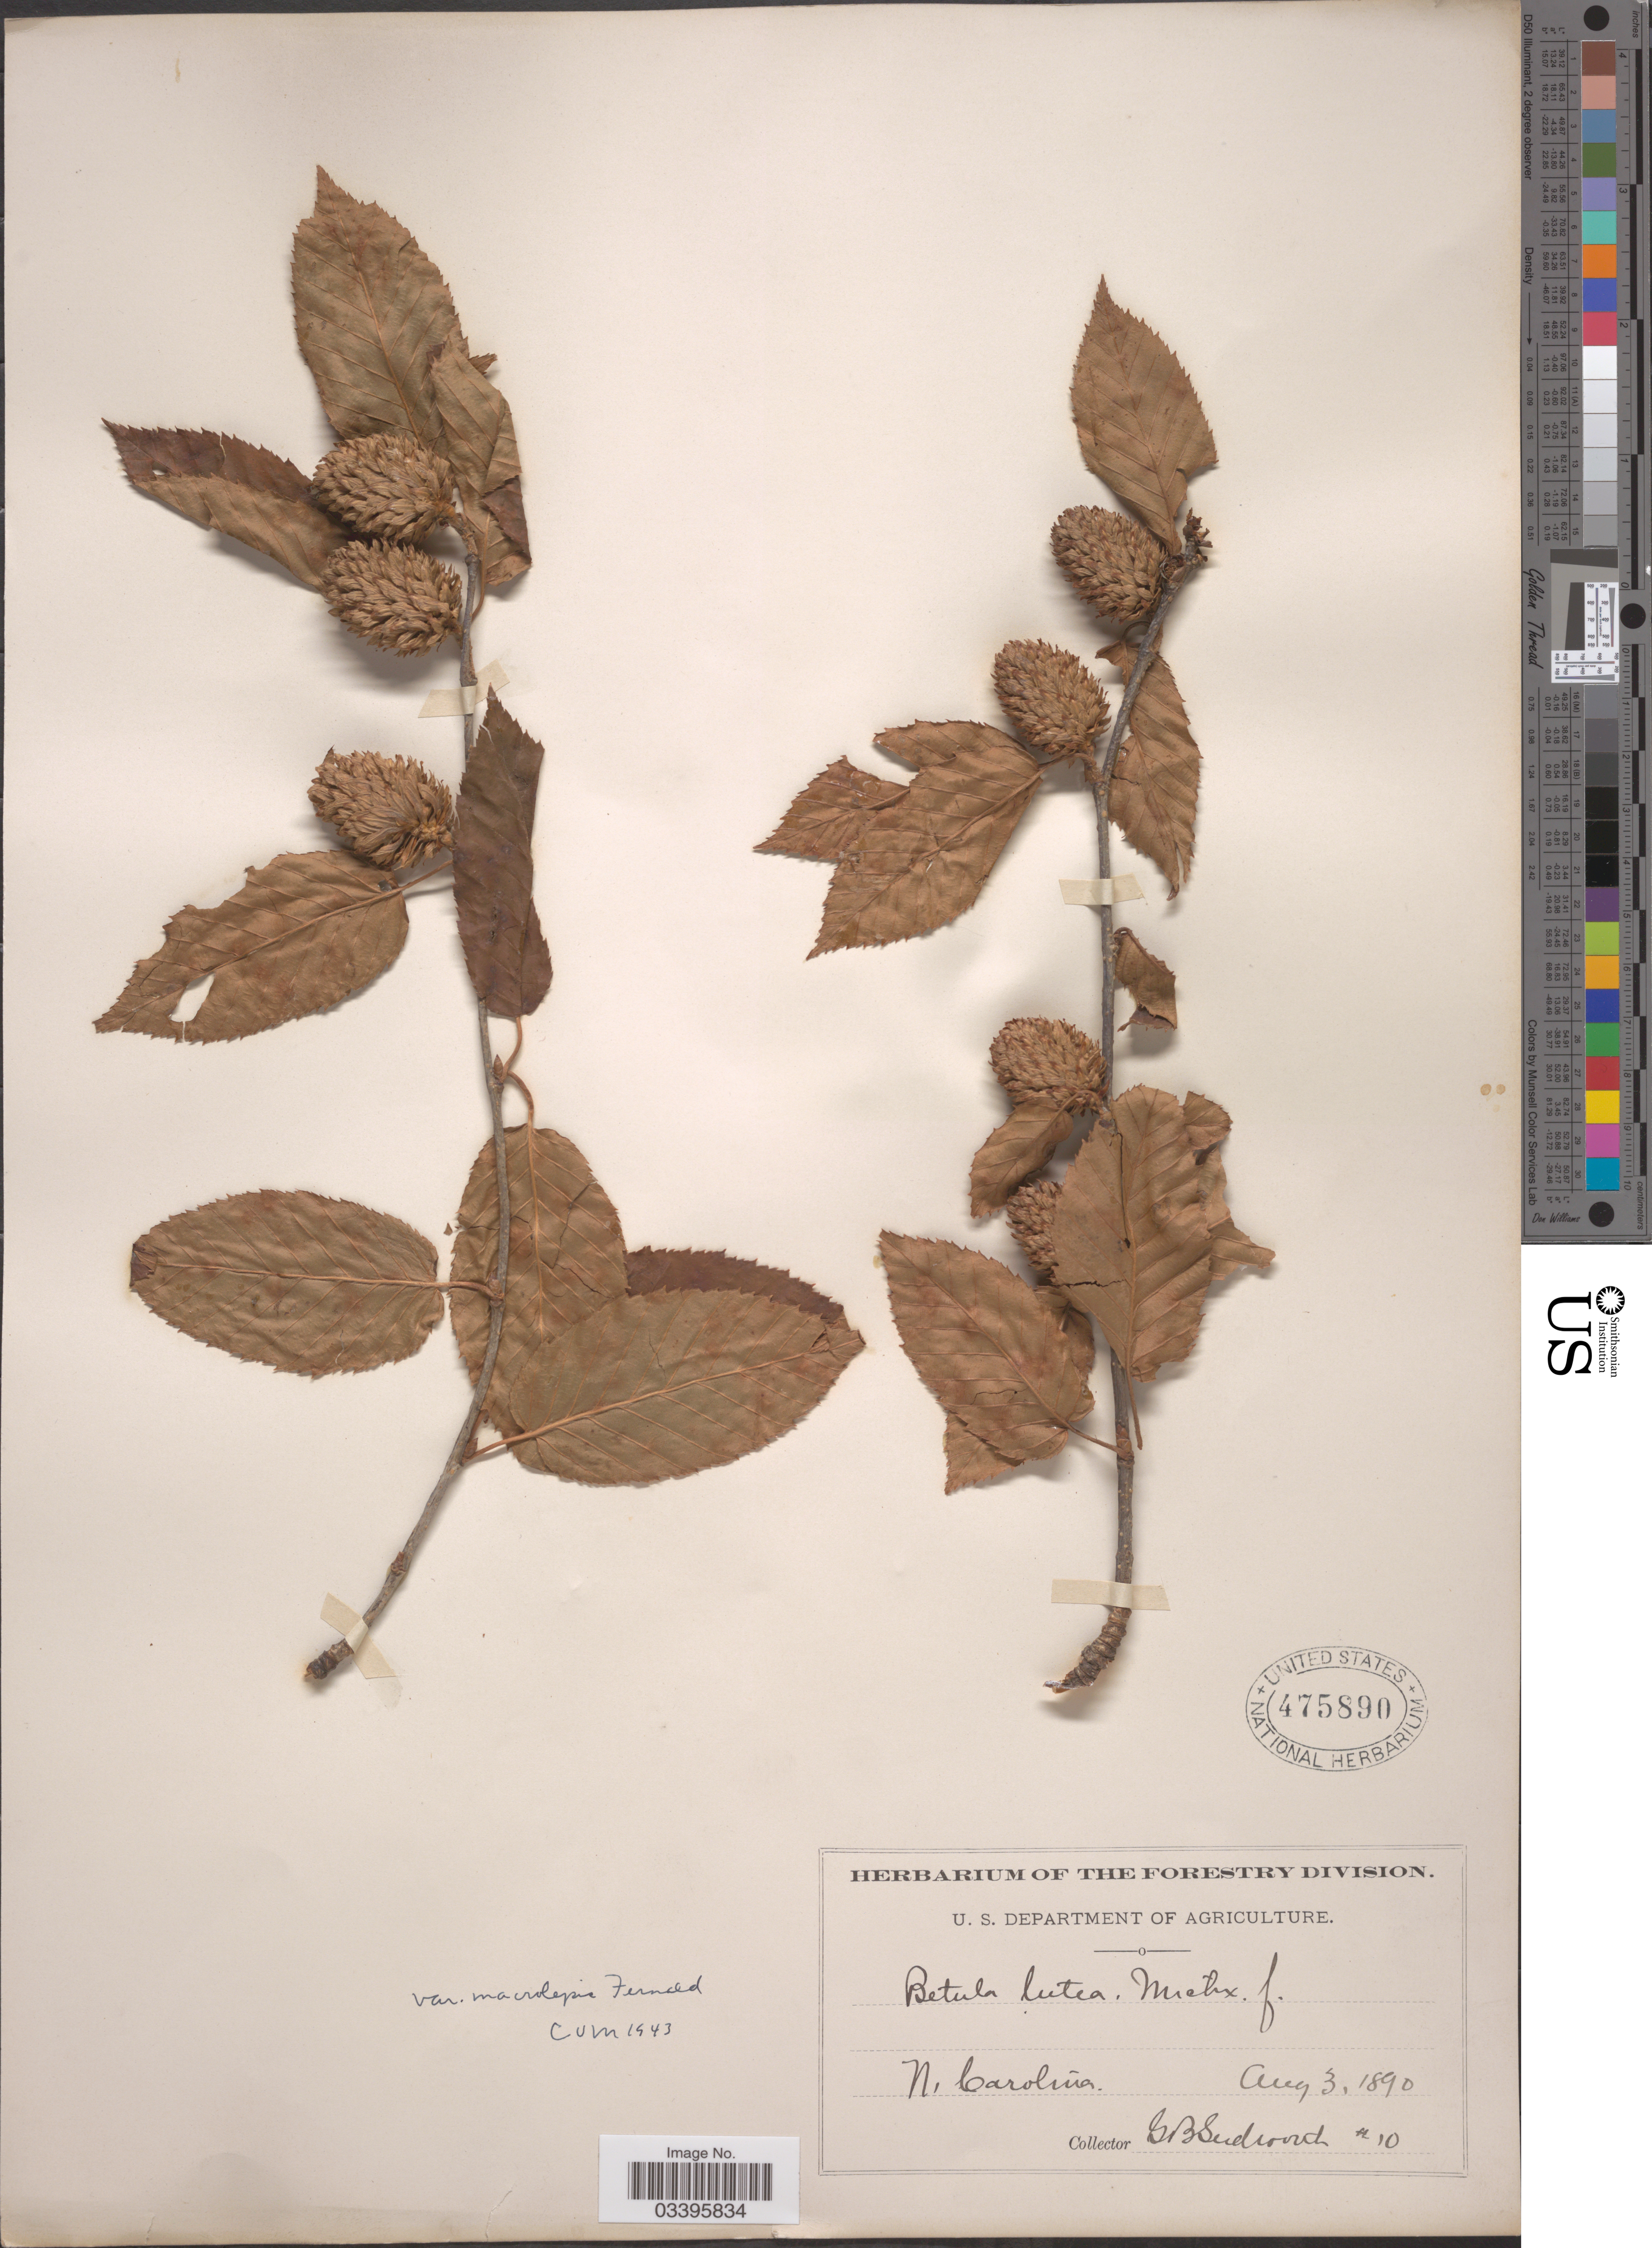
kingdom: Plantae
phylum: Tracheophyta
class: Magnoliopsida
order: Fagales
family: Betulaceae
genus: Betula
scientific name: Betula lutea subsp. macrolepis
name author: Fernald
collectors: G. B. Sudworth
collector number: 10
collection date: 1890-08-03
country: United States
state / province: North Carolina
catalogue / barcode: US 475890